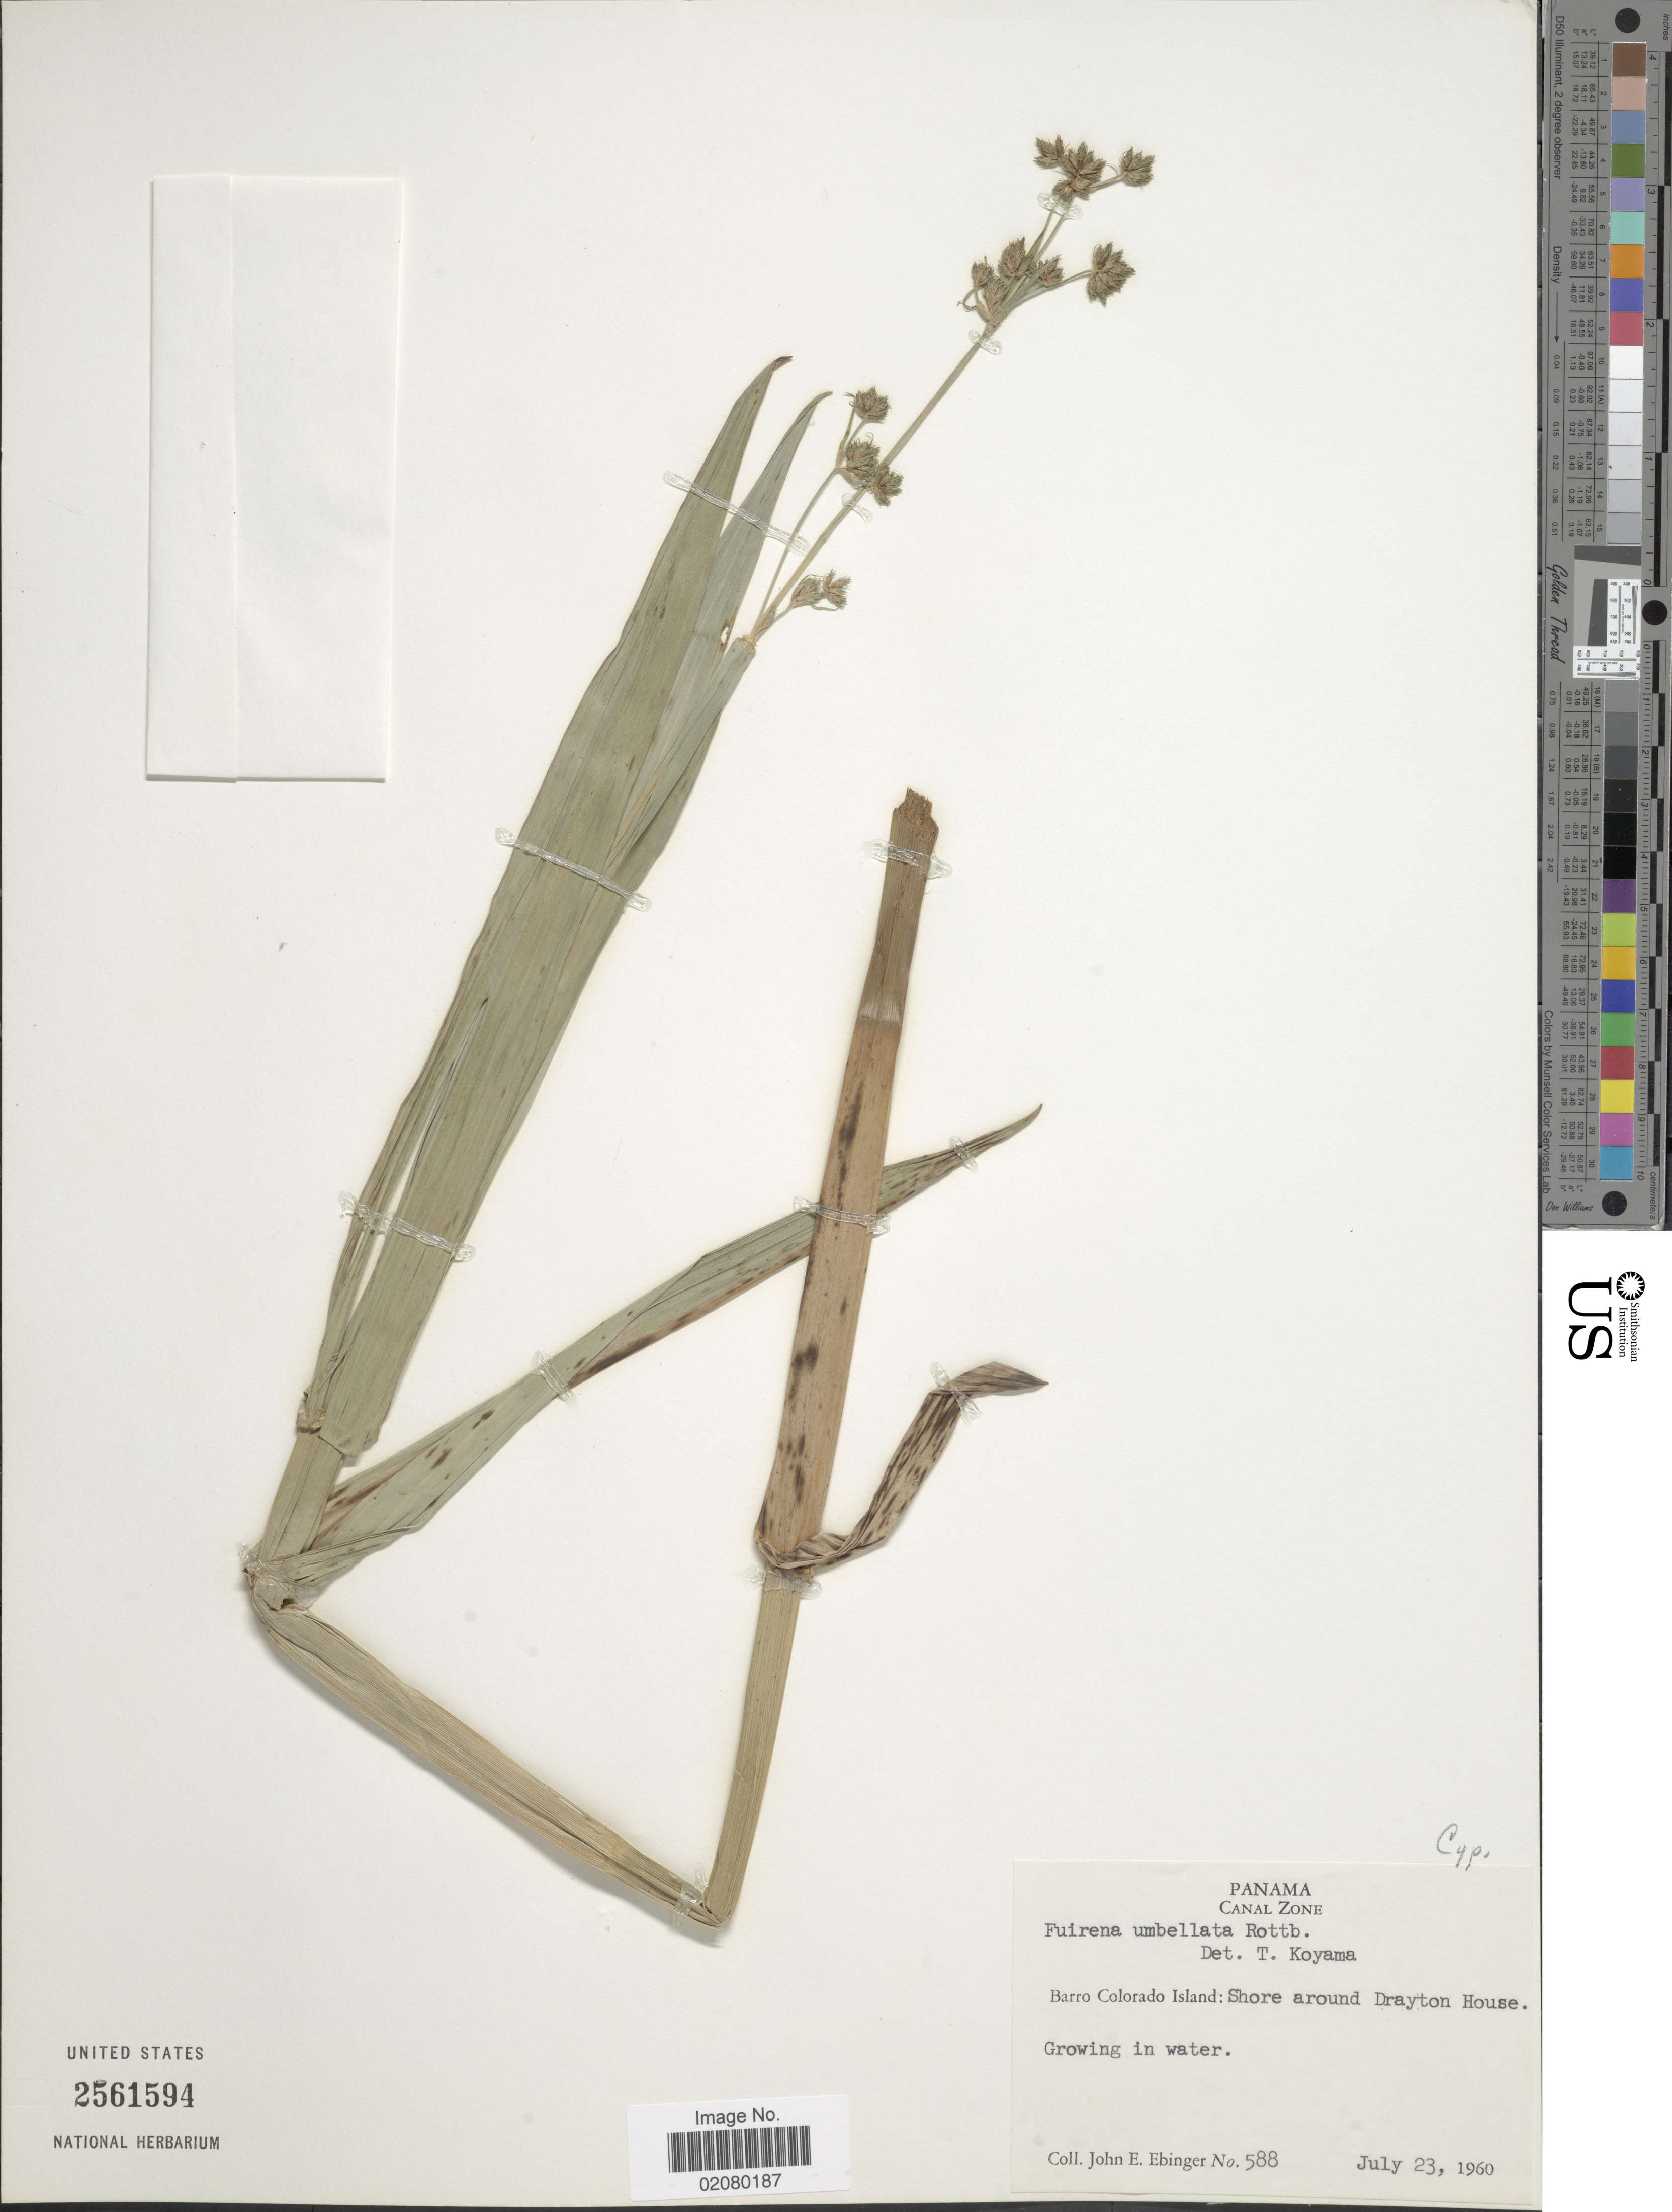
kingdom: Plantae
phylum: Tracheophyta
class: Liliopsida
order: Poales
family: Cyperaceae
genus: Fuirena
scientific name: Fuirena umbellata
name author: Rottb.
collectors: J. Ebinger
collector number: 588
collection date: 1960-07-23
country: Panama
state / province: Panamá Oeste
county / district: Canal Zone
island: Barro Colorado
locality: Canal Zone. Barro Colorado Island: Shore around Drayton House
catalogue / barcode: US 2561594